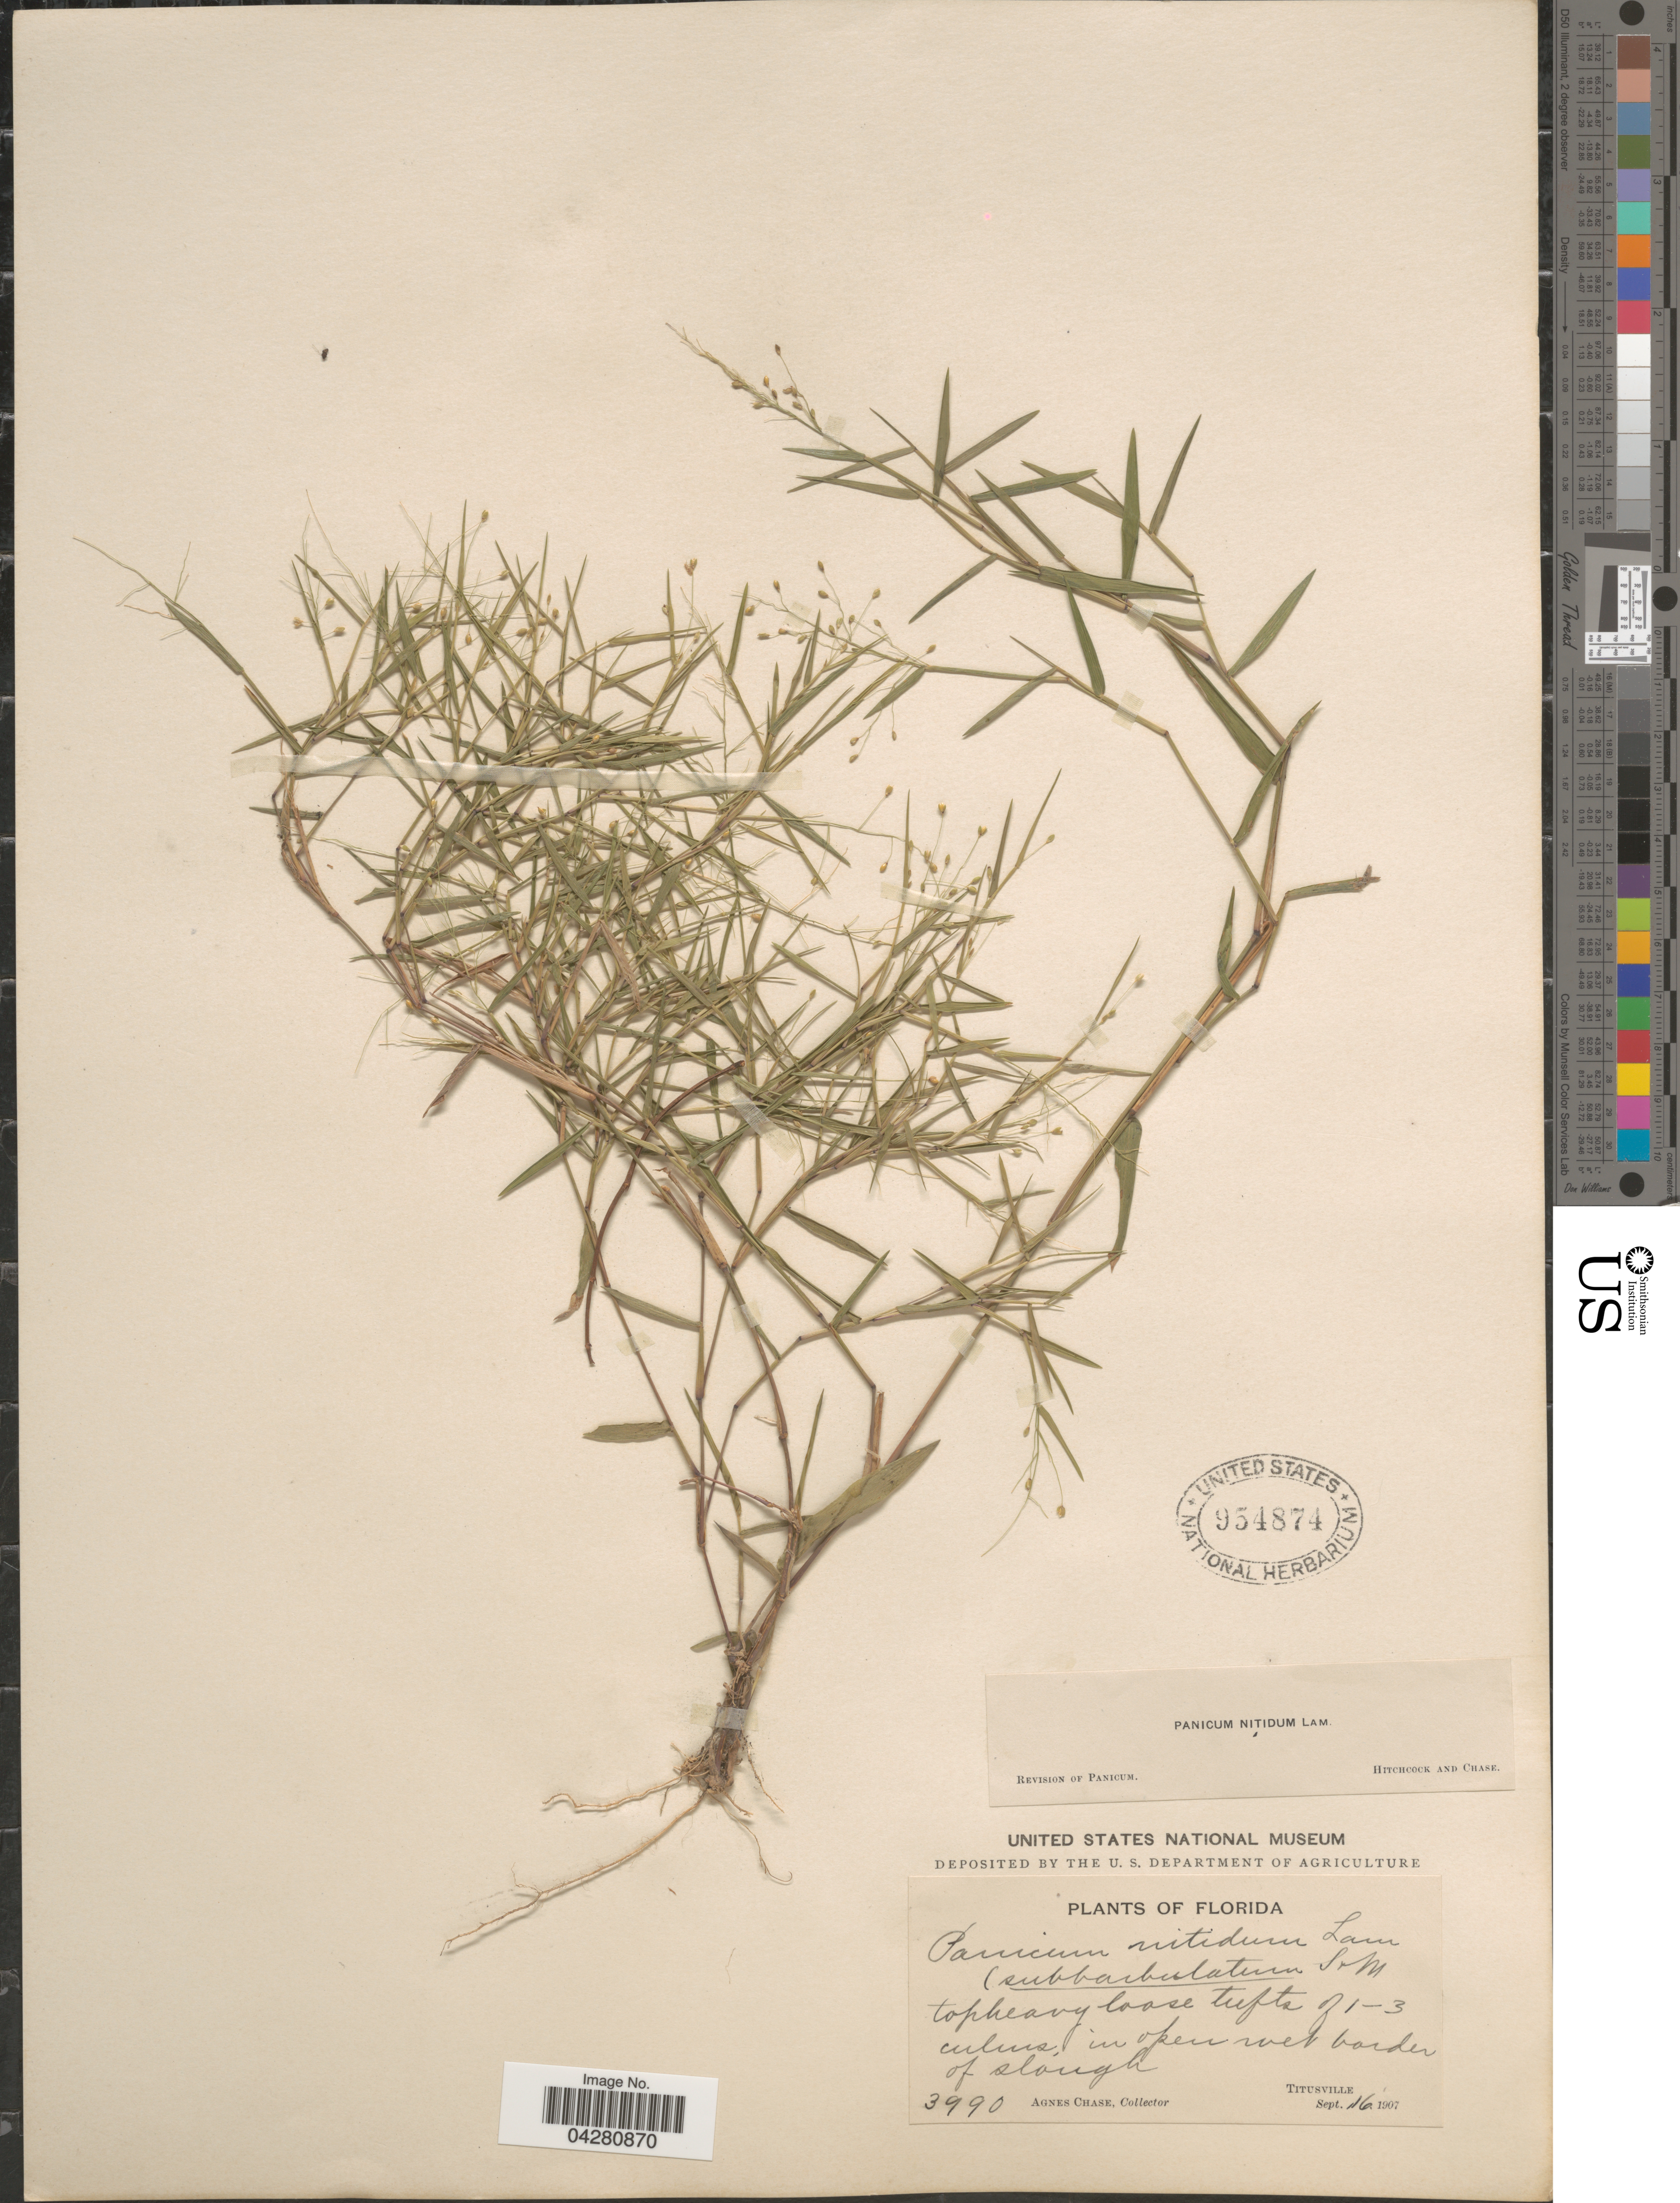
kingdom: Plantae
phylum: Tracheophyta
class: Liliopsida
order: Poales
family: Poaceae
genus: Dichanthelium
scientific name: Dichanthelium dichotomum var. dichotomum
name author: (L.) Gould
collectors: A. Chase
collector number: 3990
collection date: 1907-09-16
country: United States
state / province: Florida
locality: Topheavy loose tufts of 1-3 culms, in open wet border of slough. Titusville.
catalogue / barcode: US 954874